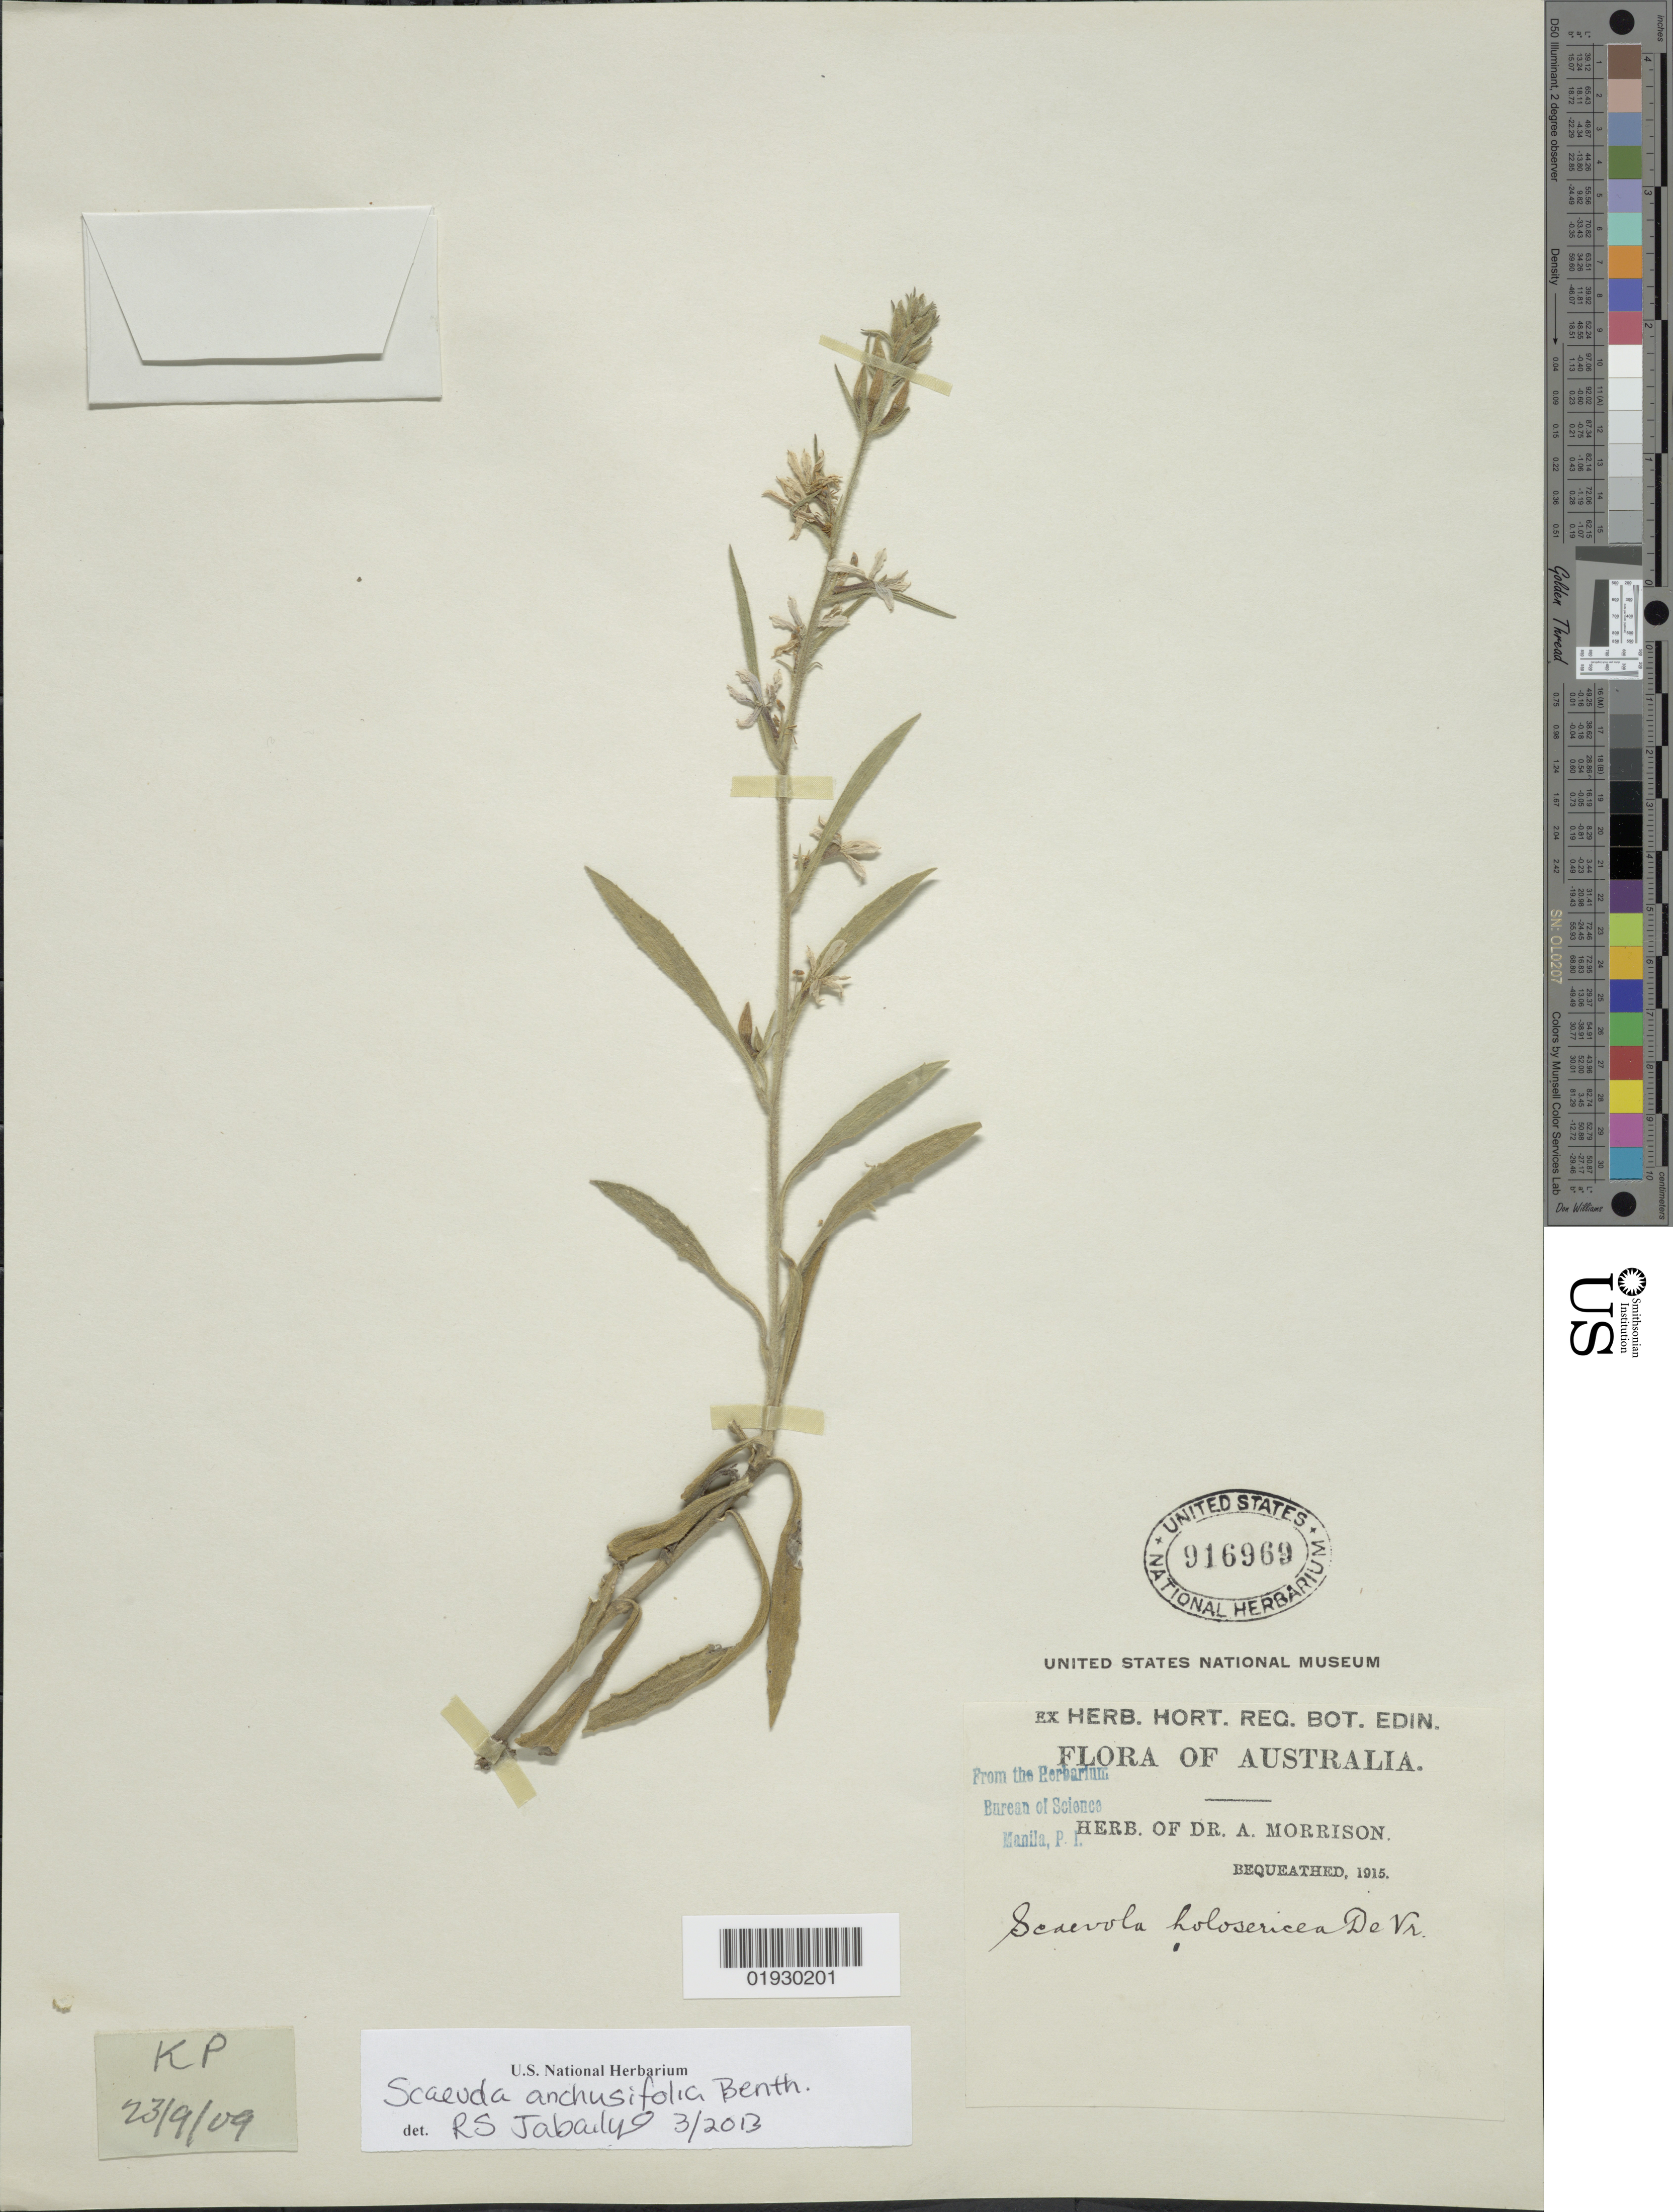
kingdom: Plantae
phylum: Tracheophyta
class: Magnoliopsida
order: Asterales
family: Goodeniaceae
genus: Scaevola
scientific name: Scaevola anchusifolia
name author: Benth.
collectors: ex herb. Dr. A. Morrison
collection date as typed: Transcribed d/m/y: 23/9/09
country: Australia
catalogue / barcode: US 916969